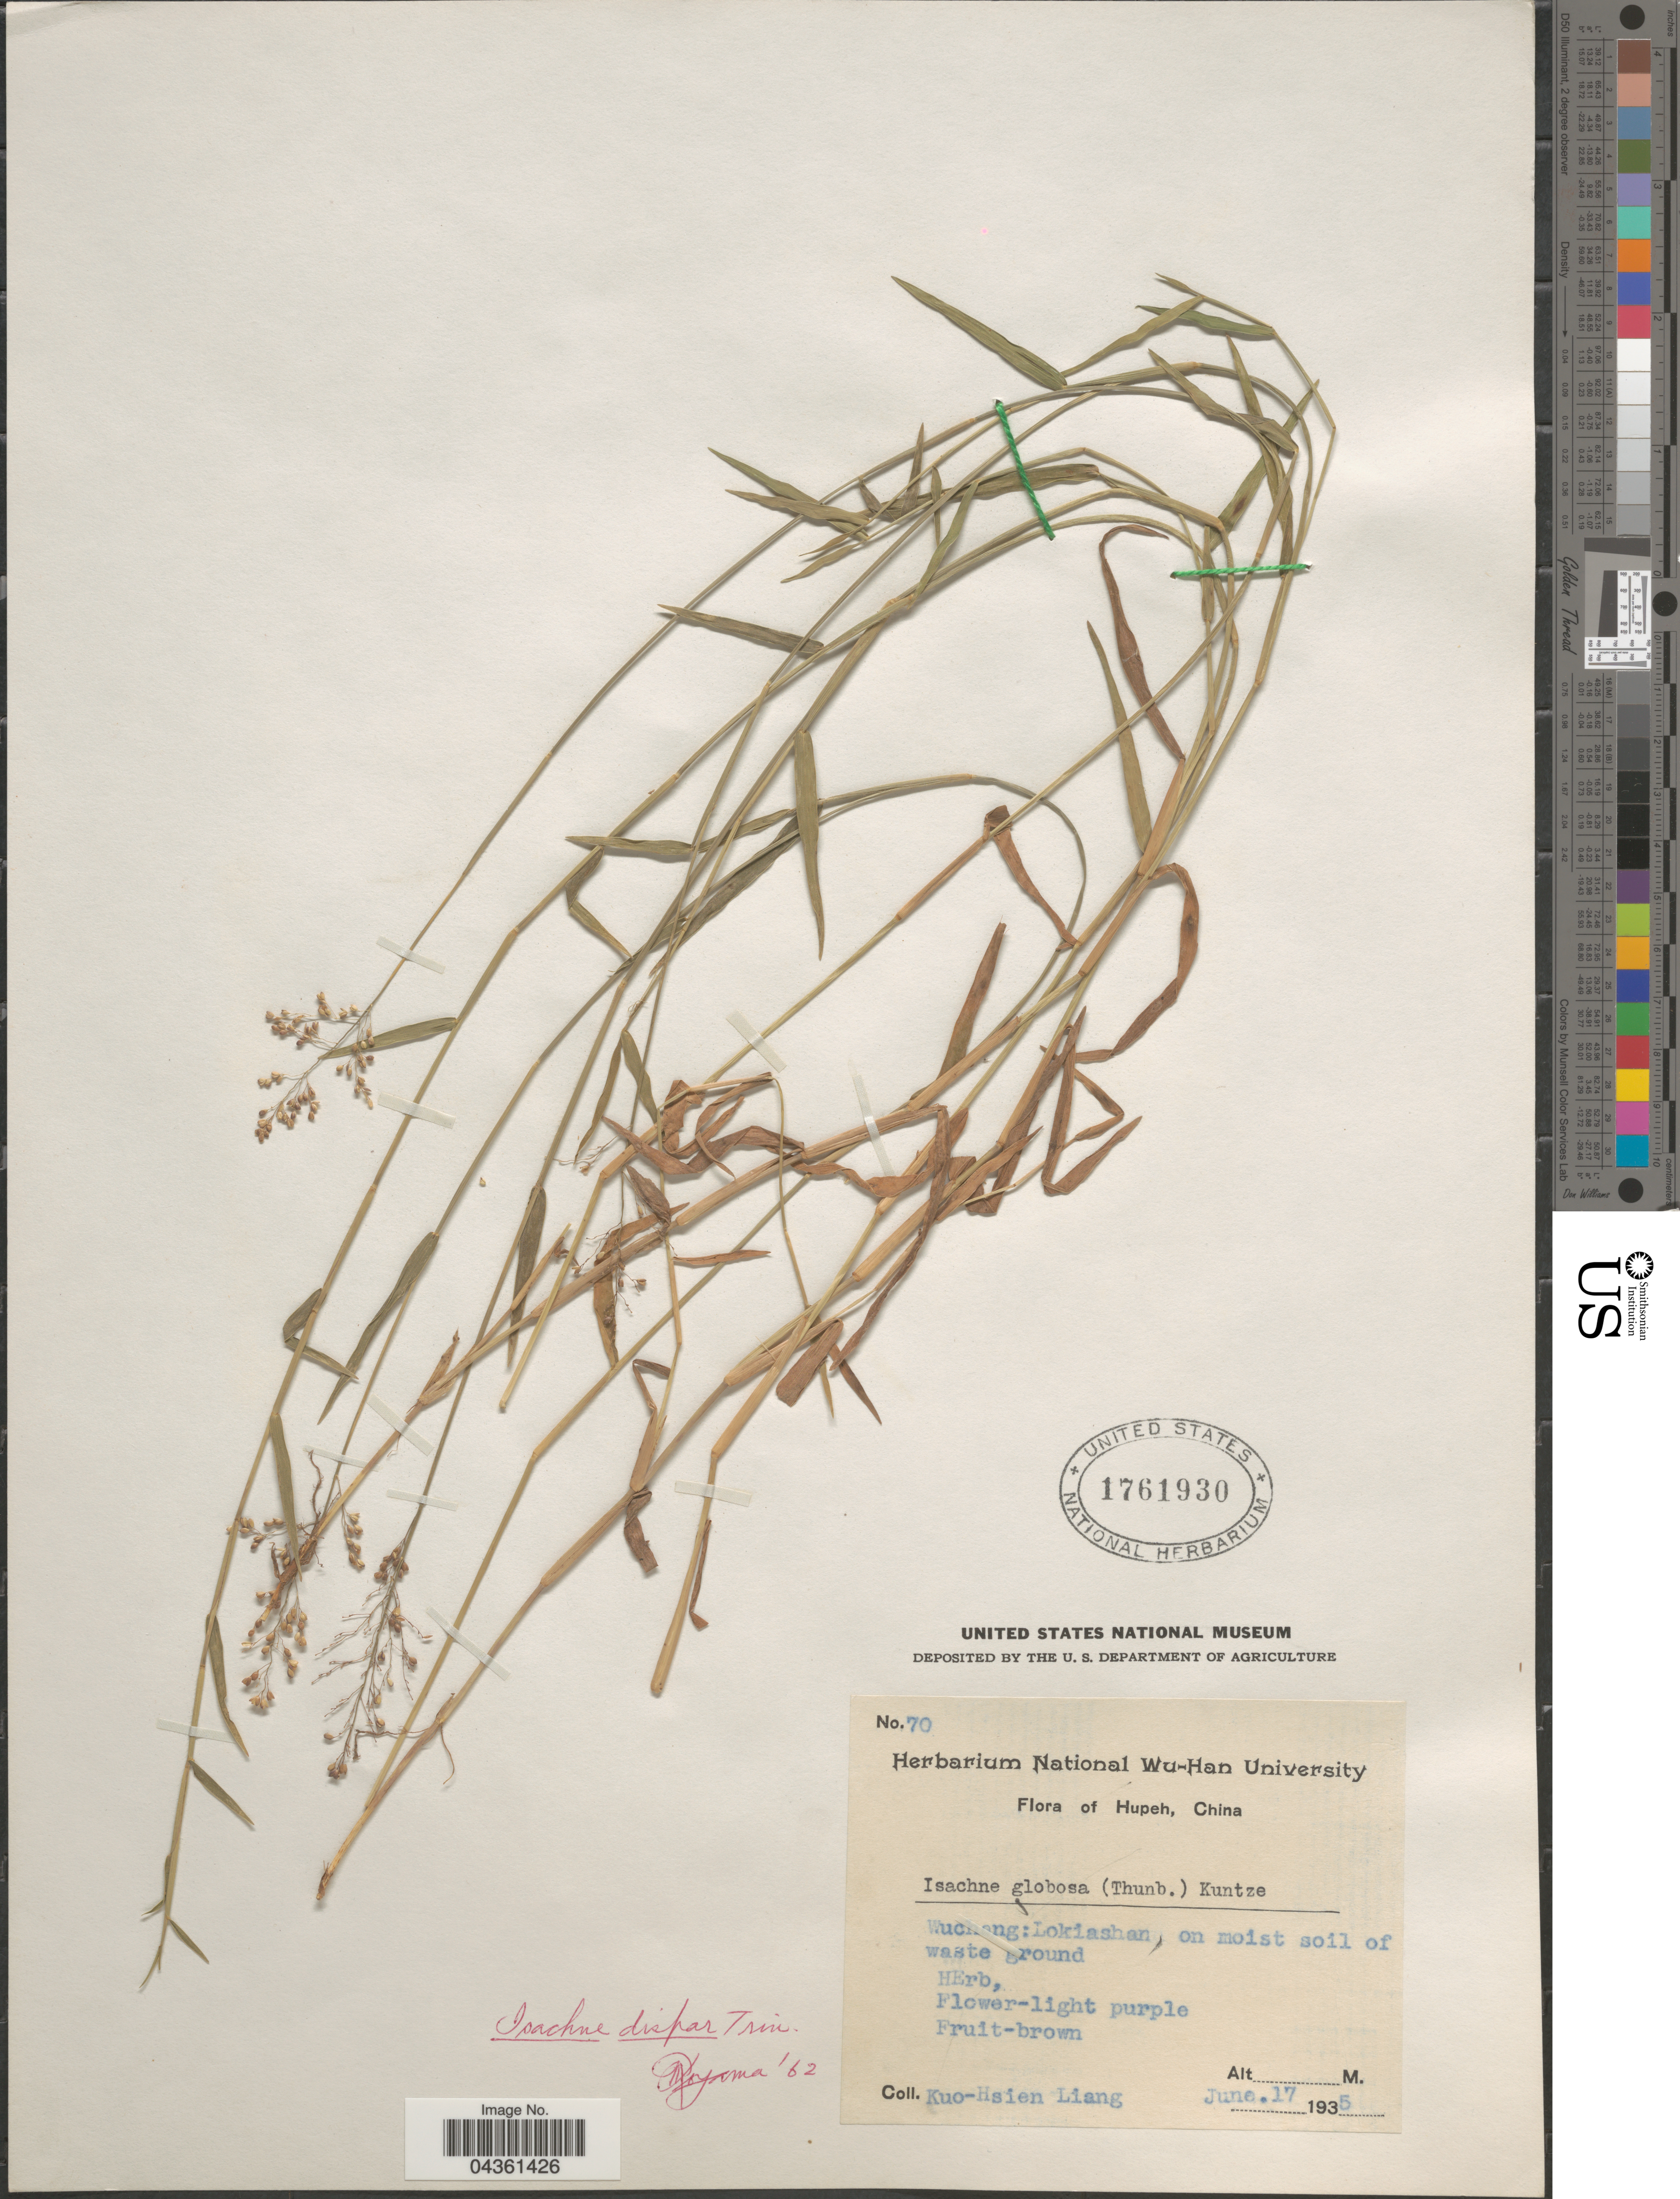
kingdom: Plantae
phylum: Tracheophyta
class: Liliopsida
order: Poales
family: Poaceae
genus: Isachne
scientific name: Isachne globosa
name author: (Thunb.) Kuntze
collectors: K. Liang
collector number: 70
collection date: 1935-06-17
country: China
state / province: Hubei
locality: Hupeh. Wuichang:Lokiashan.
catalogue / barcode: US 1761930